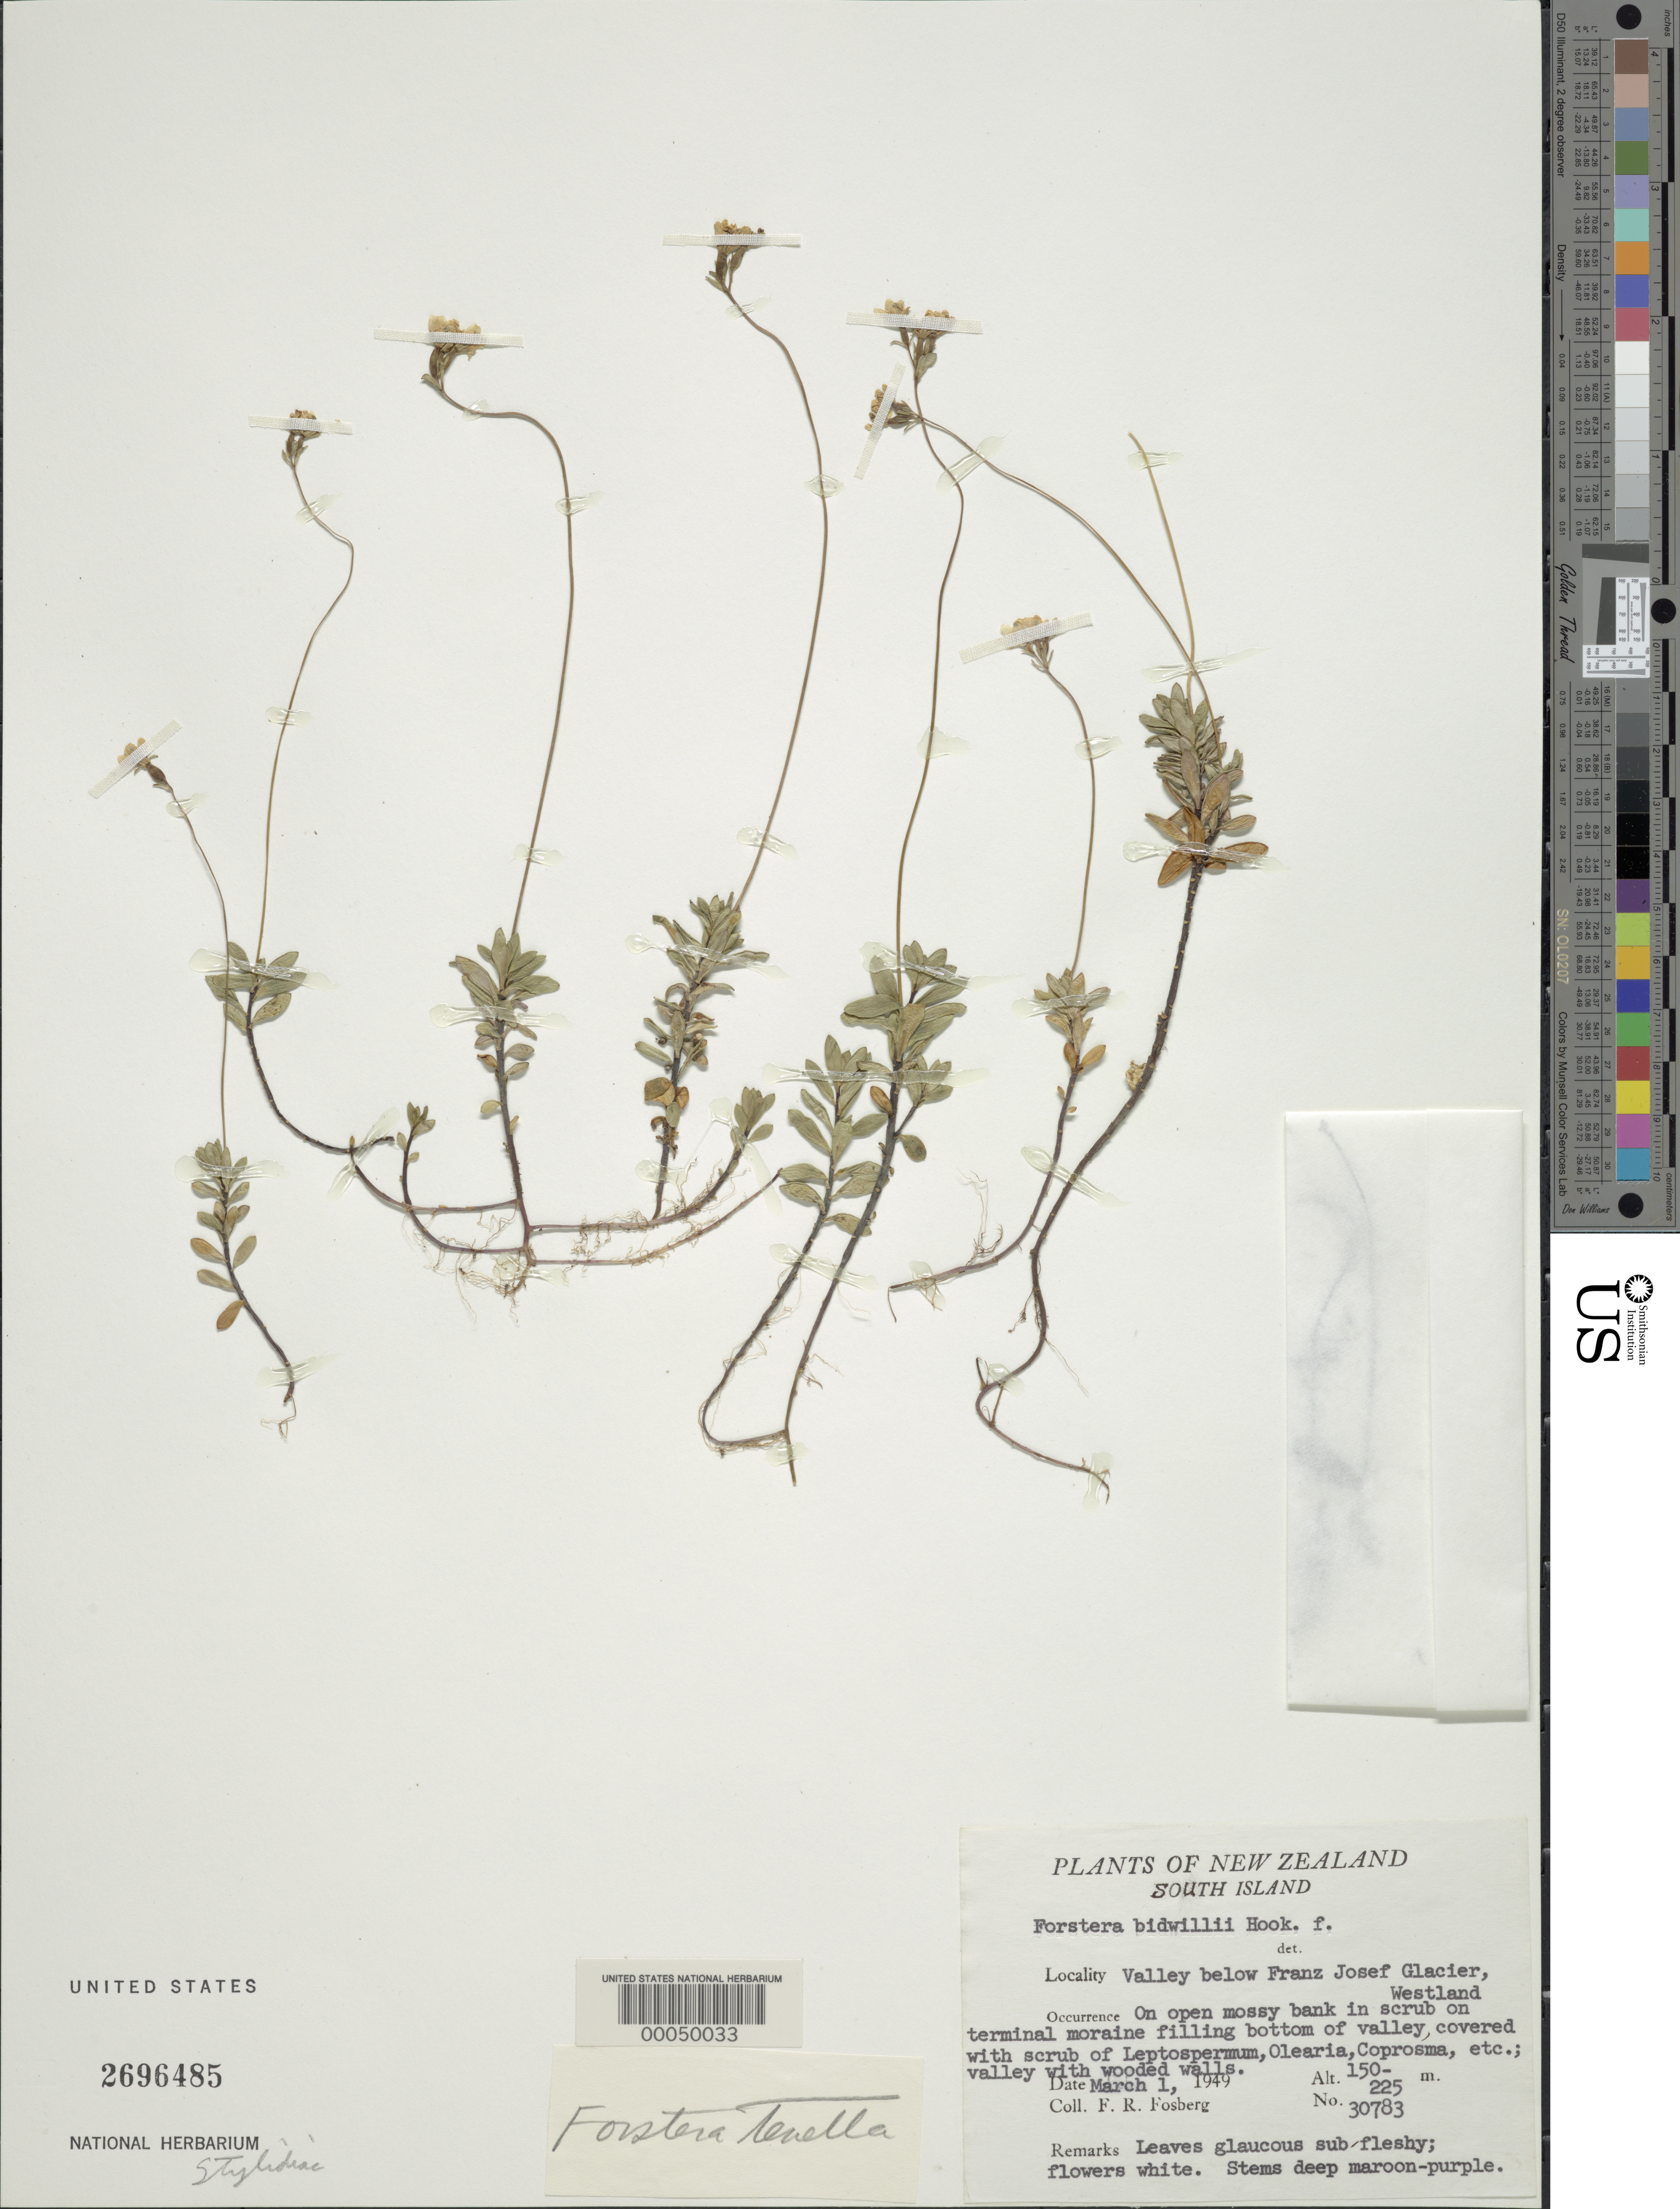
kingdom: Plantae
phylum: Tracheophyta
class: Magnoliopsida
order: Asterales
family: Stylidiaceae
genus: Forstera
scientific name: Forstera bidwillii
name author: Hook. f.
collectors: F. R. Fosberg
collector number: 30783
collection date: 1949-03-01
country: New Zealand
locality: South Island. Valley below Franz Josef Glacier, Westland.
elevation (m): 150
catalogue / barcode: US 2696485